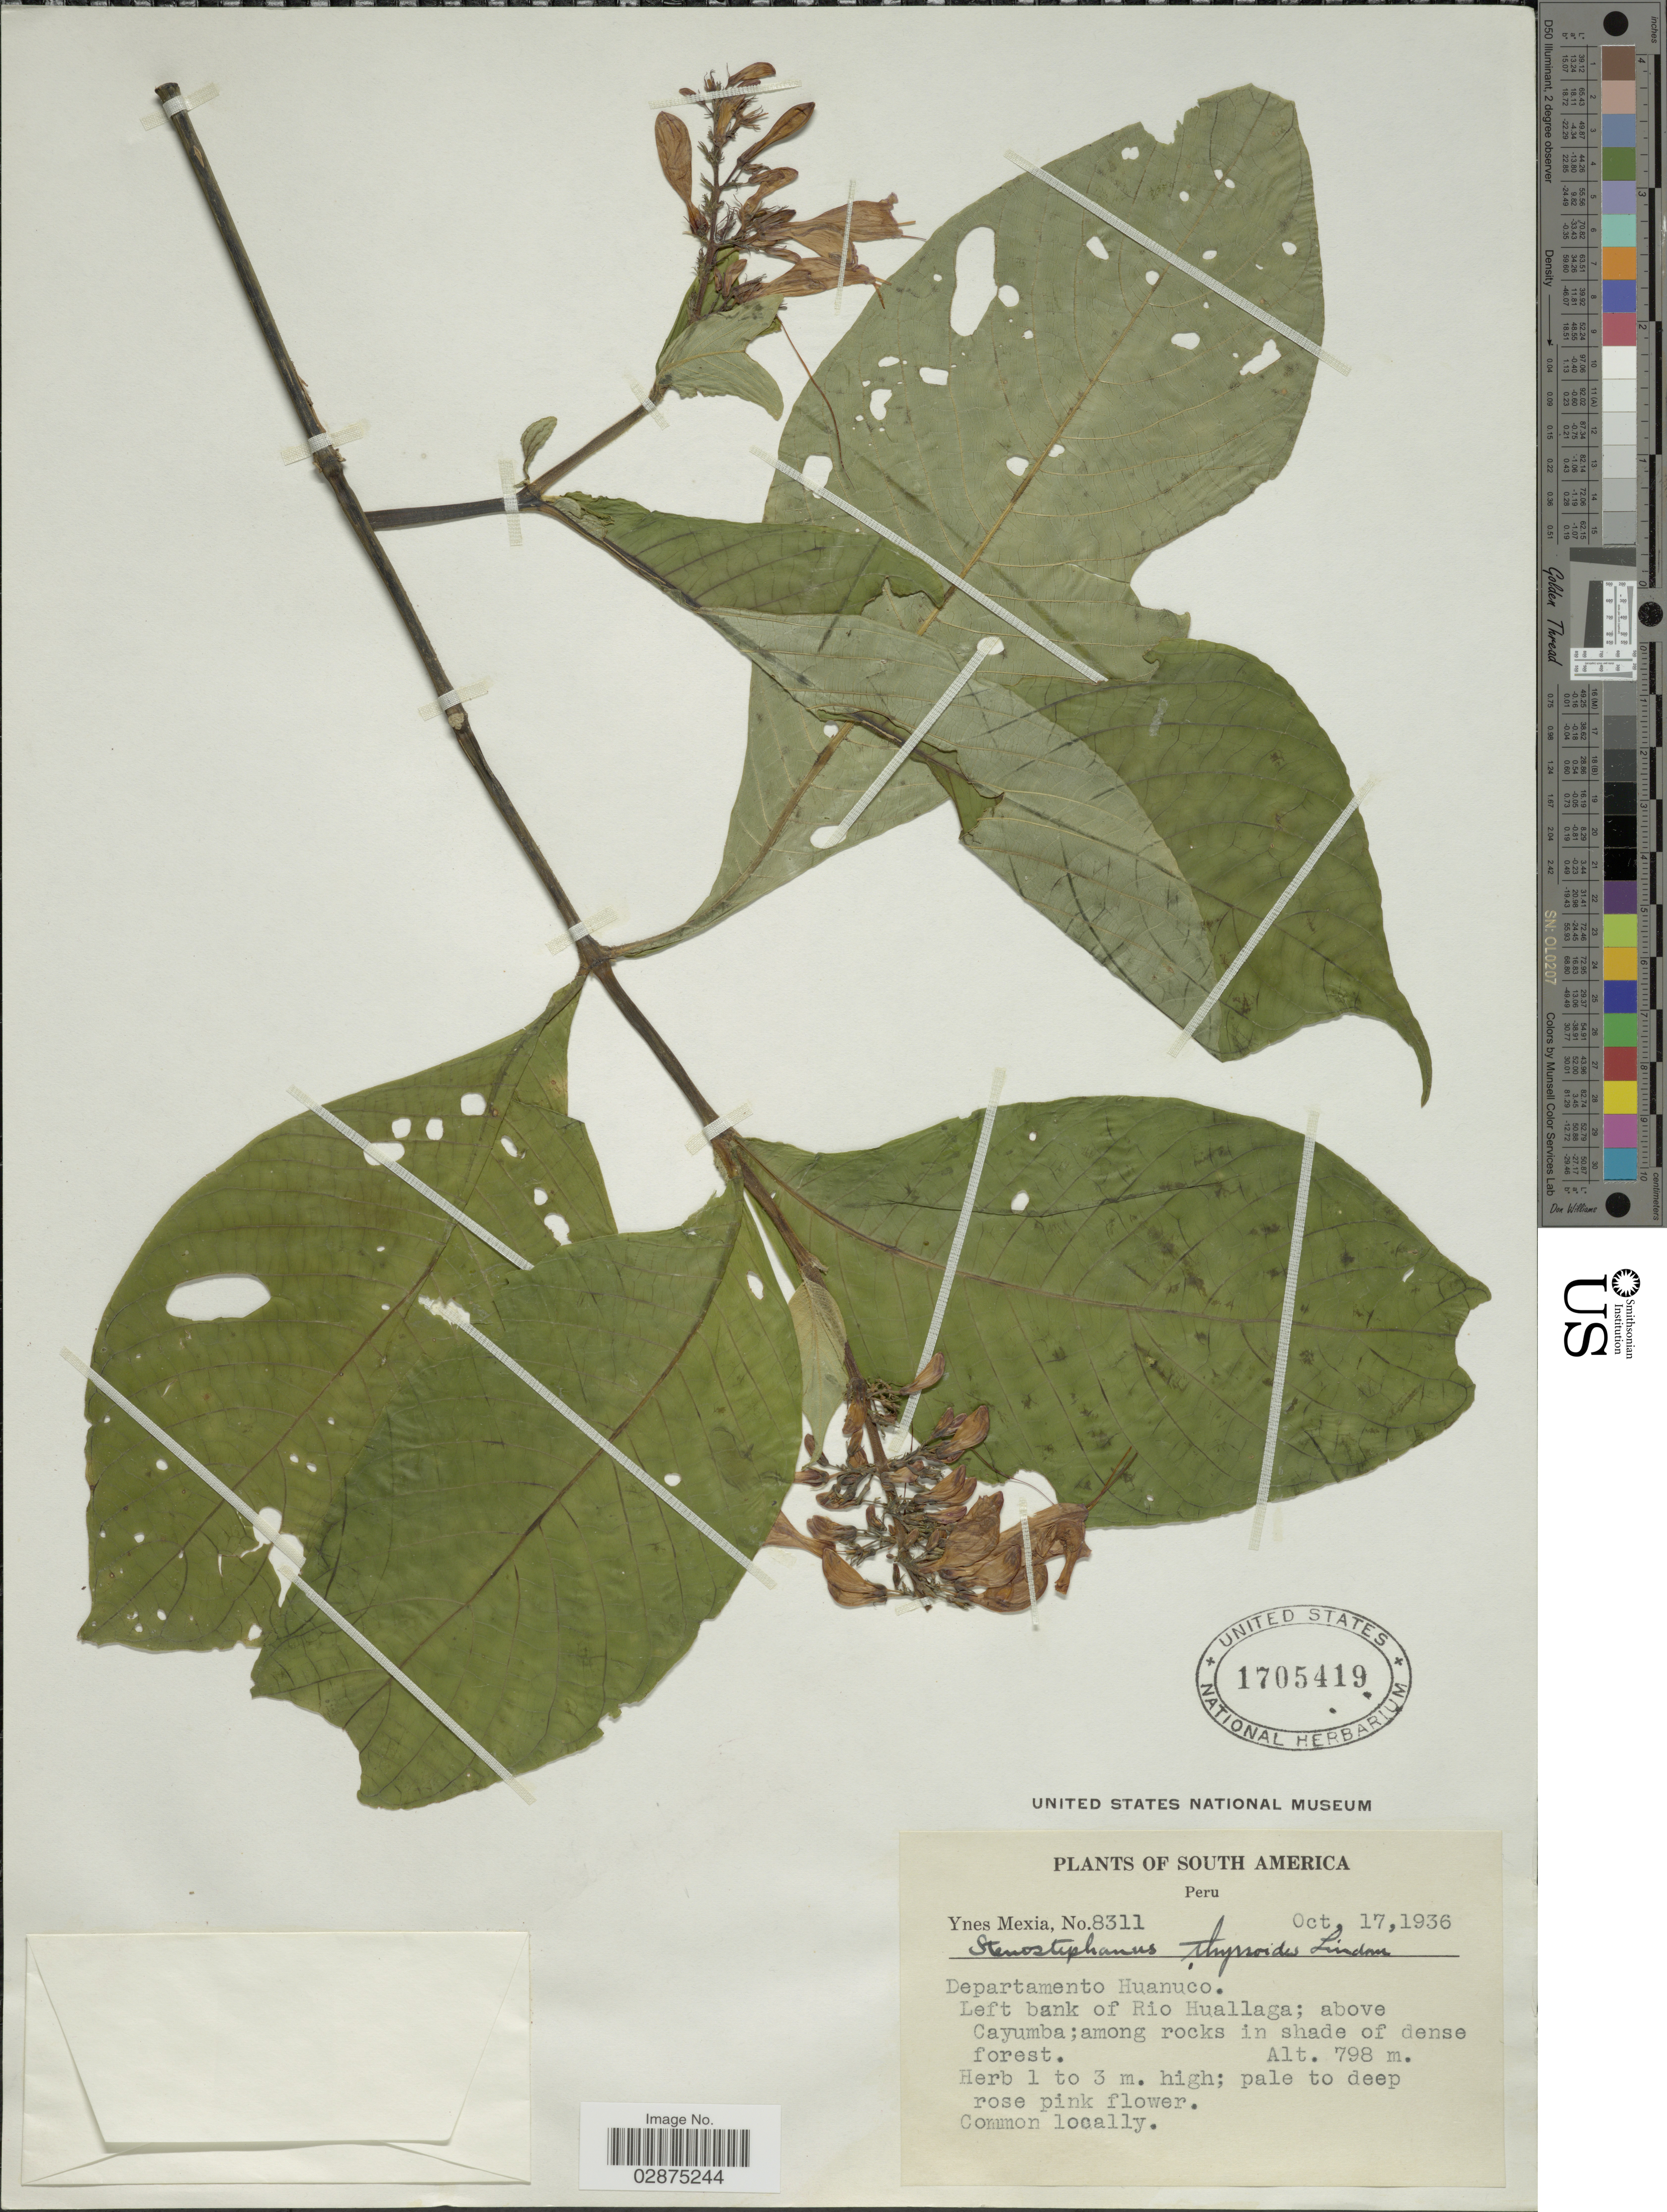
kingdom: Plantae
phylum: Tracheophyta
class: Magnoliopsida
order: Lamiales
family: Acanthaceae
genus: Stenostephanus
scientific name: Stenostephanus longistaminus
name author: (Ruiz & Pav.) V.M. Baum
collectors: Y. Mexia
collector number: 8311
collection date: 1936-10-17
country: Peru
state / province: Huánuco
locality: Departamento Huanuco. Left bank of Rio Huallaga; above Cayumba.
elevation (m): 798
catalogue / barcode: US 1705419